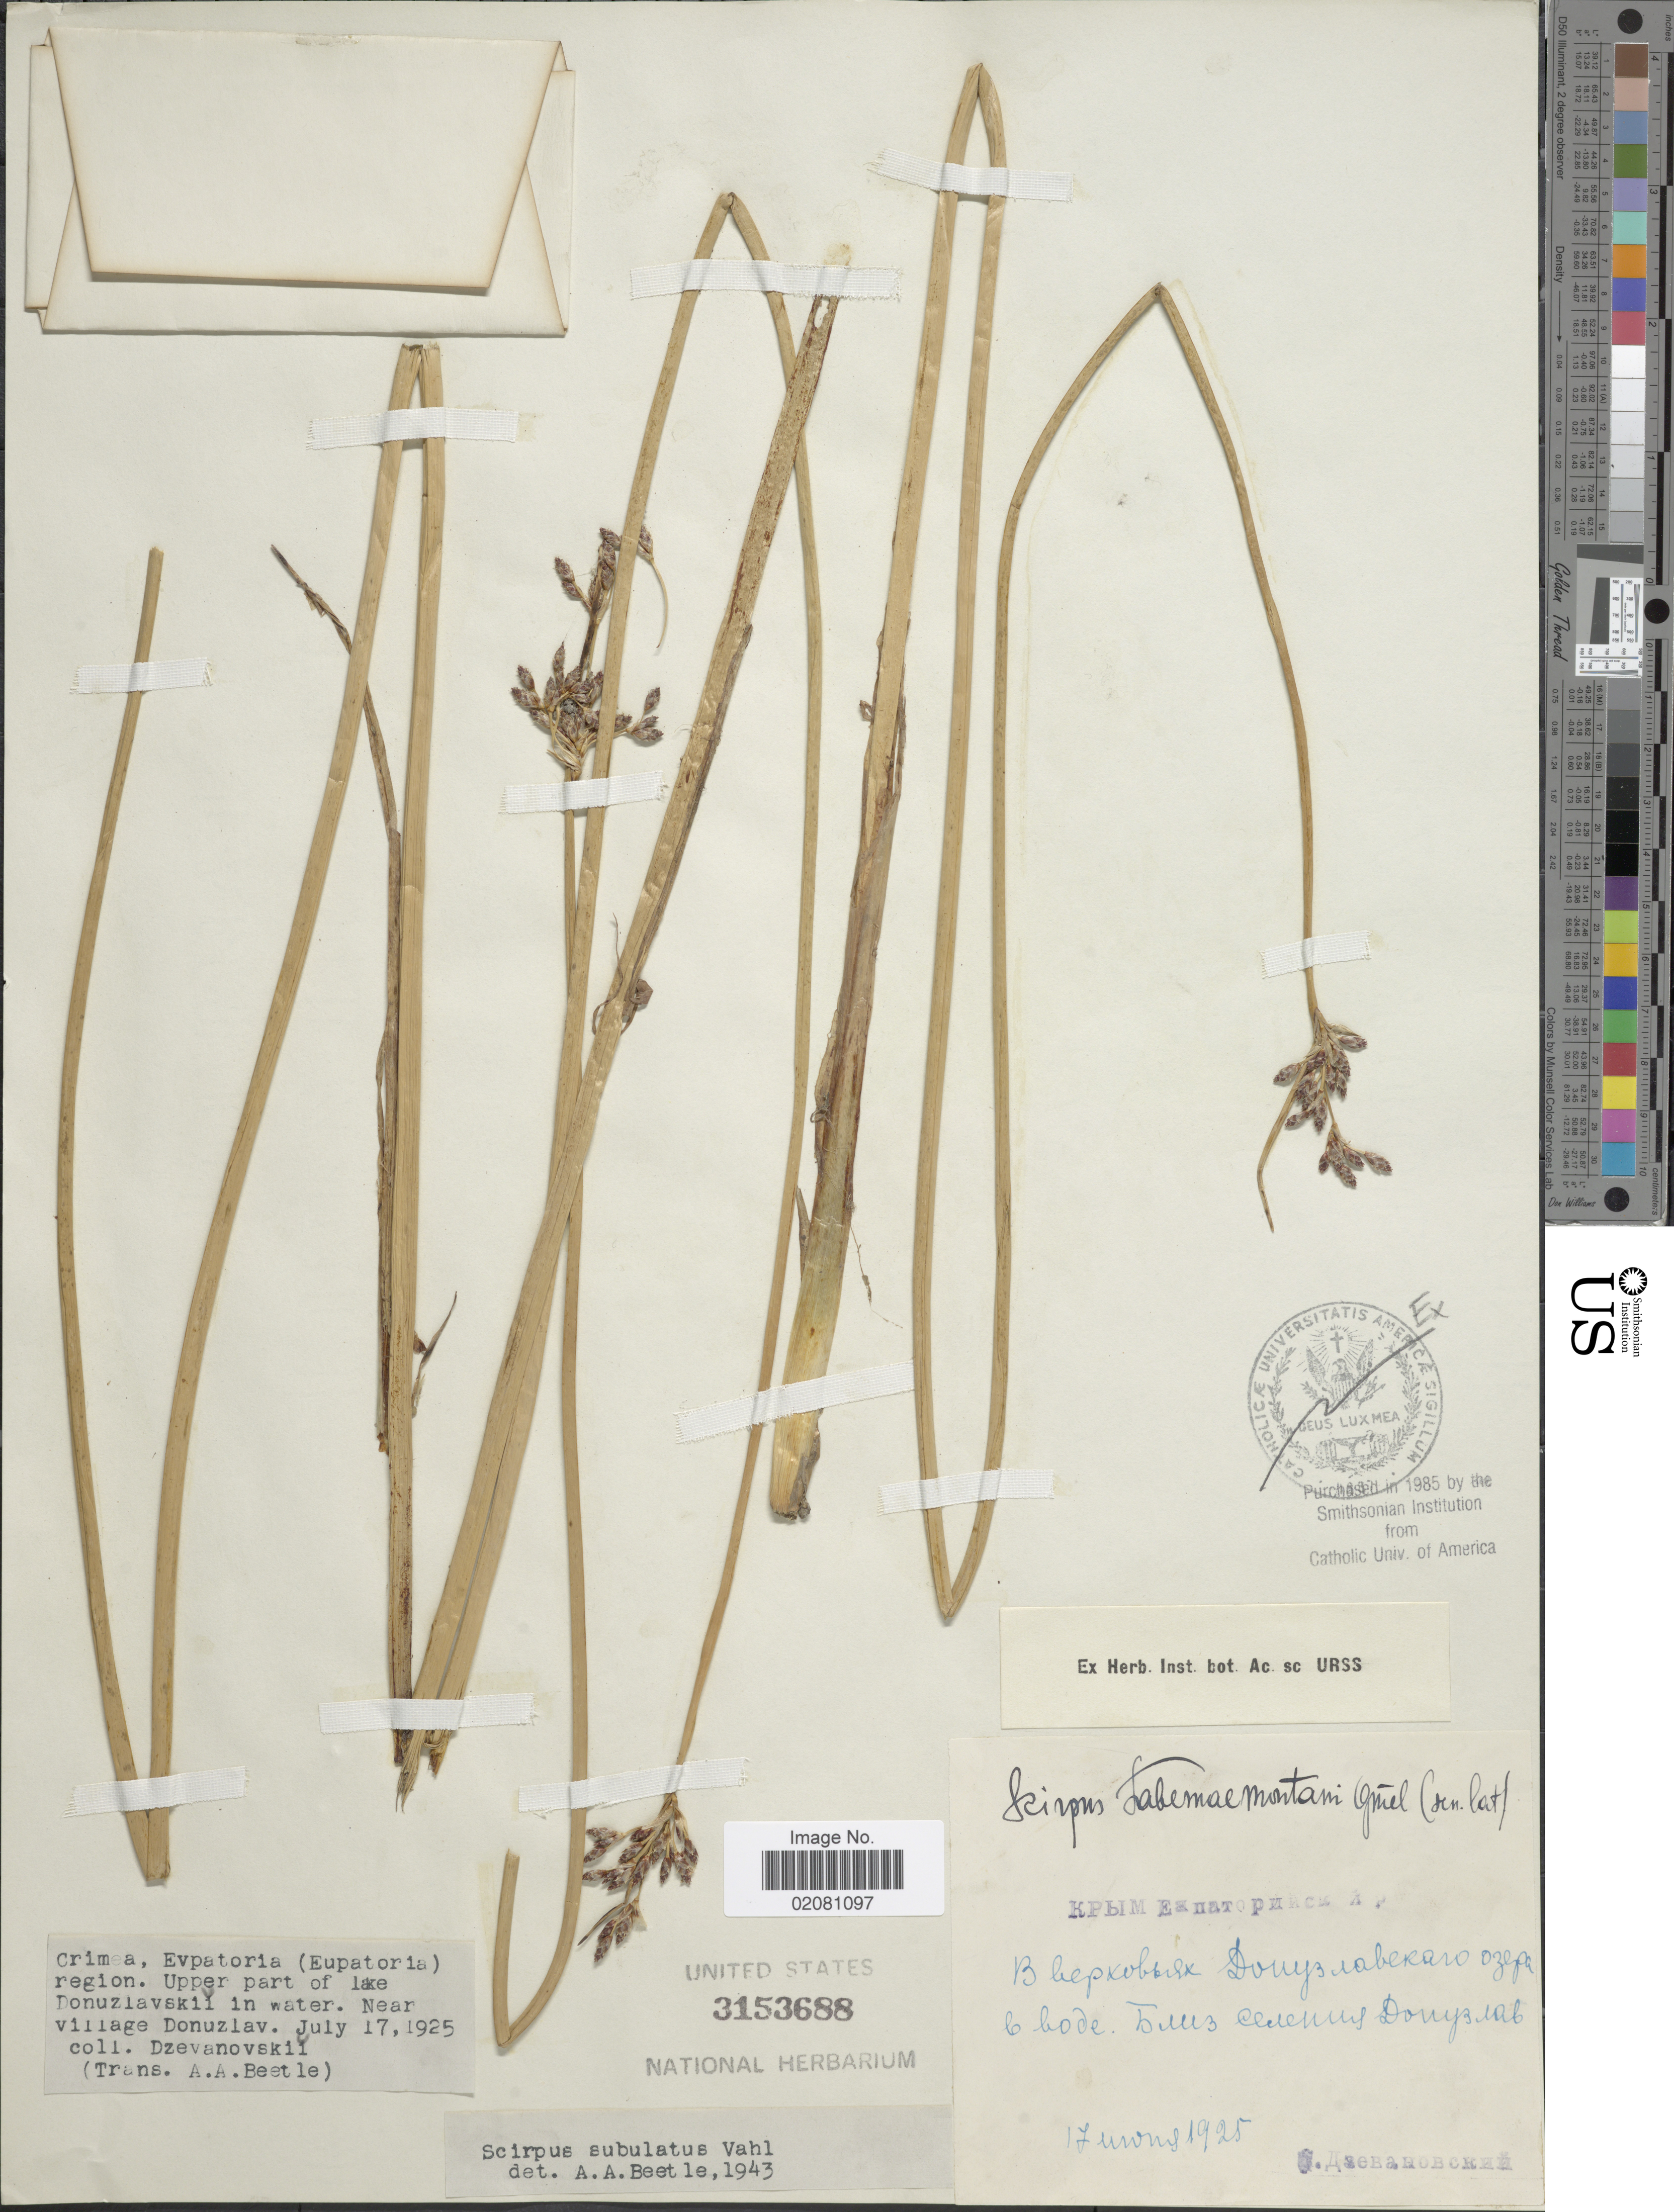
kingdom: Plantae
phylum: Tracheophyta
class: Liliopsida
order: Poales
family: Cyperaceae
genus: Schoenoplectus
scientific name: Schoenoplectus subulatus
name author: (Vahl)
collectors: Dzevanovskil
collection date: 1925-07-17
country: Ukraine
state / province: Crimea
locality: Upper part of lake Donuzlavskil in water. Near village Donuzlav.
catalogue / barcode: US 3153688